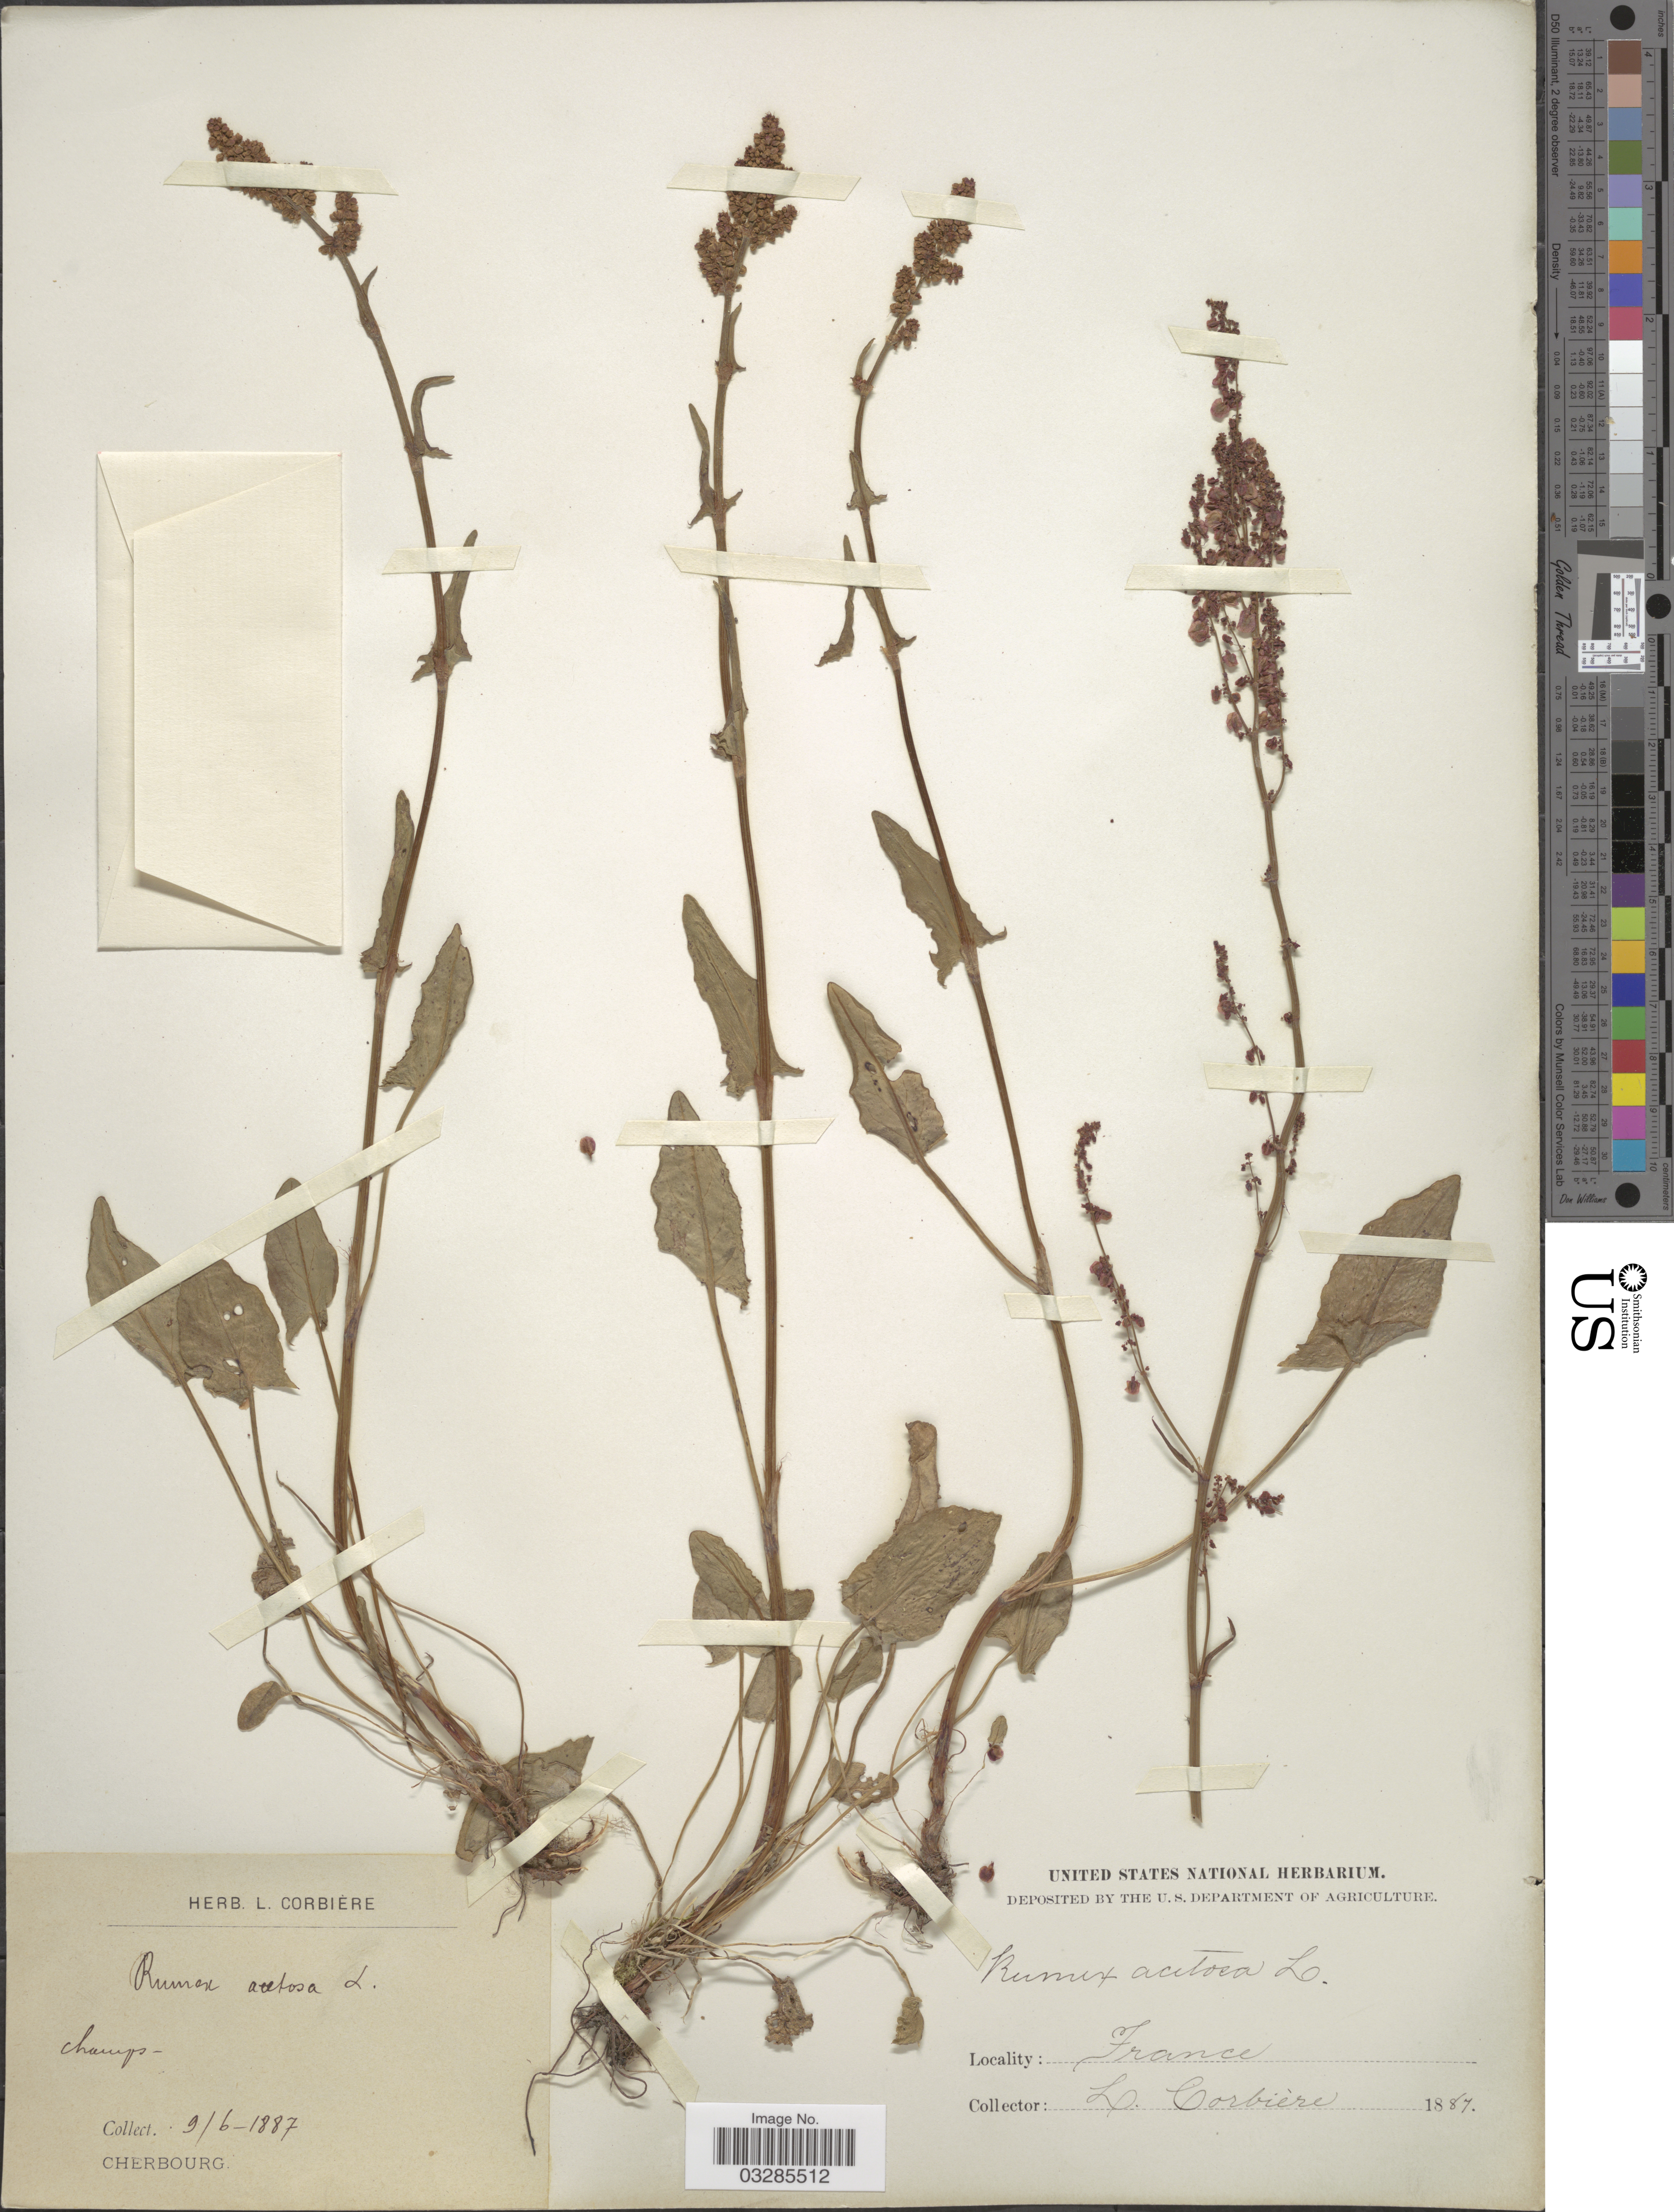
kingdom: Plantae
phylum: Tracheophyta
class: Magnoliopsida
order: Caryophyllales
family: Polygonaceae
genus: Rumex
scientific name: Rumex acetosa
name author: L.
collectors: L. Corbière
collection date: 1887-06-09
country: France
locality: Cherbourg.